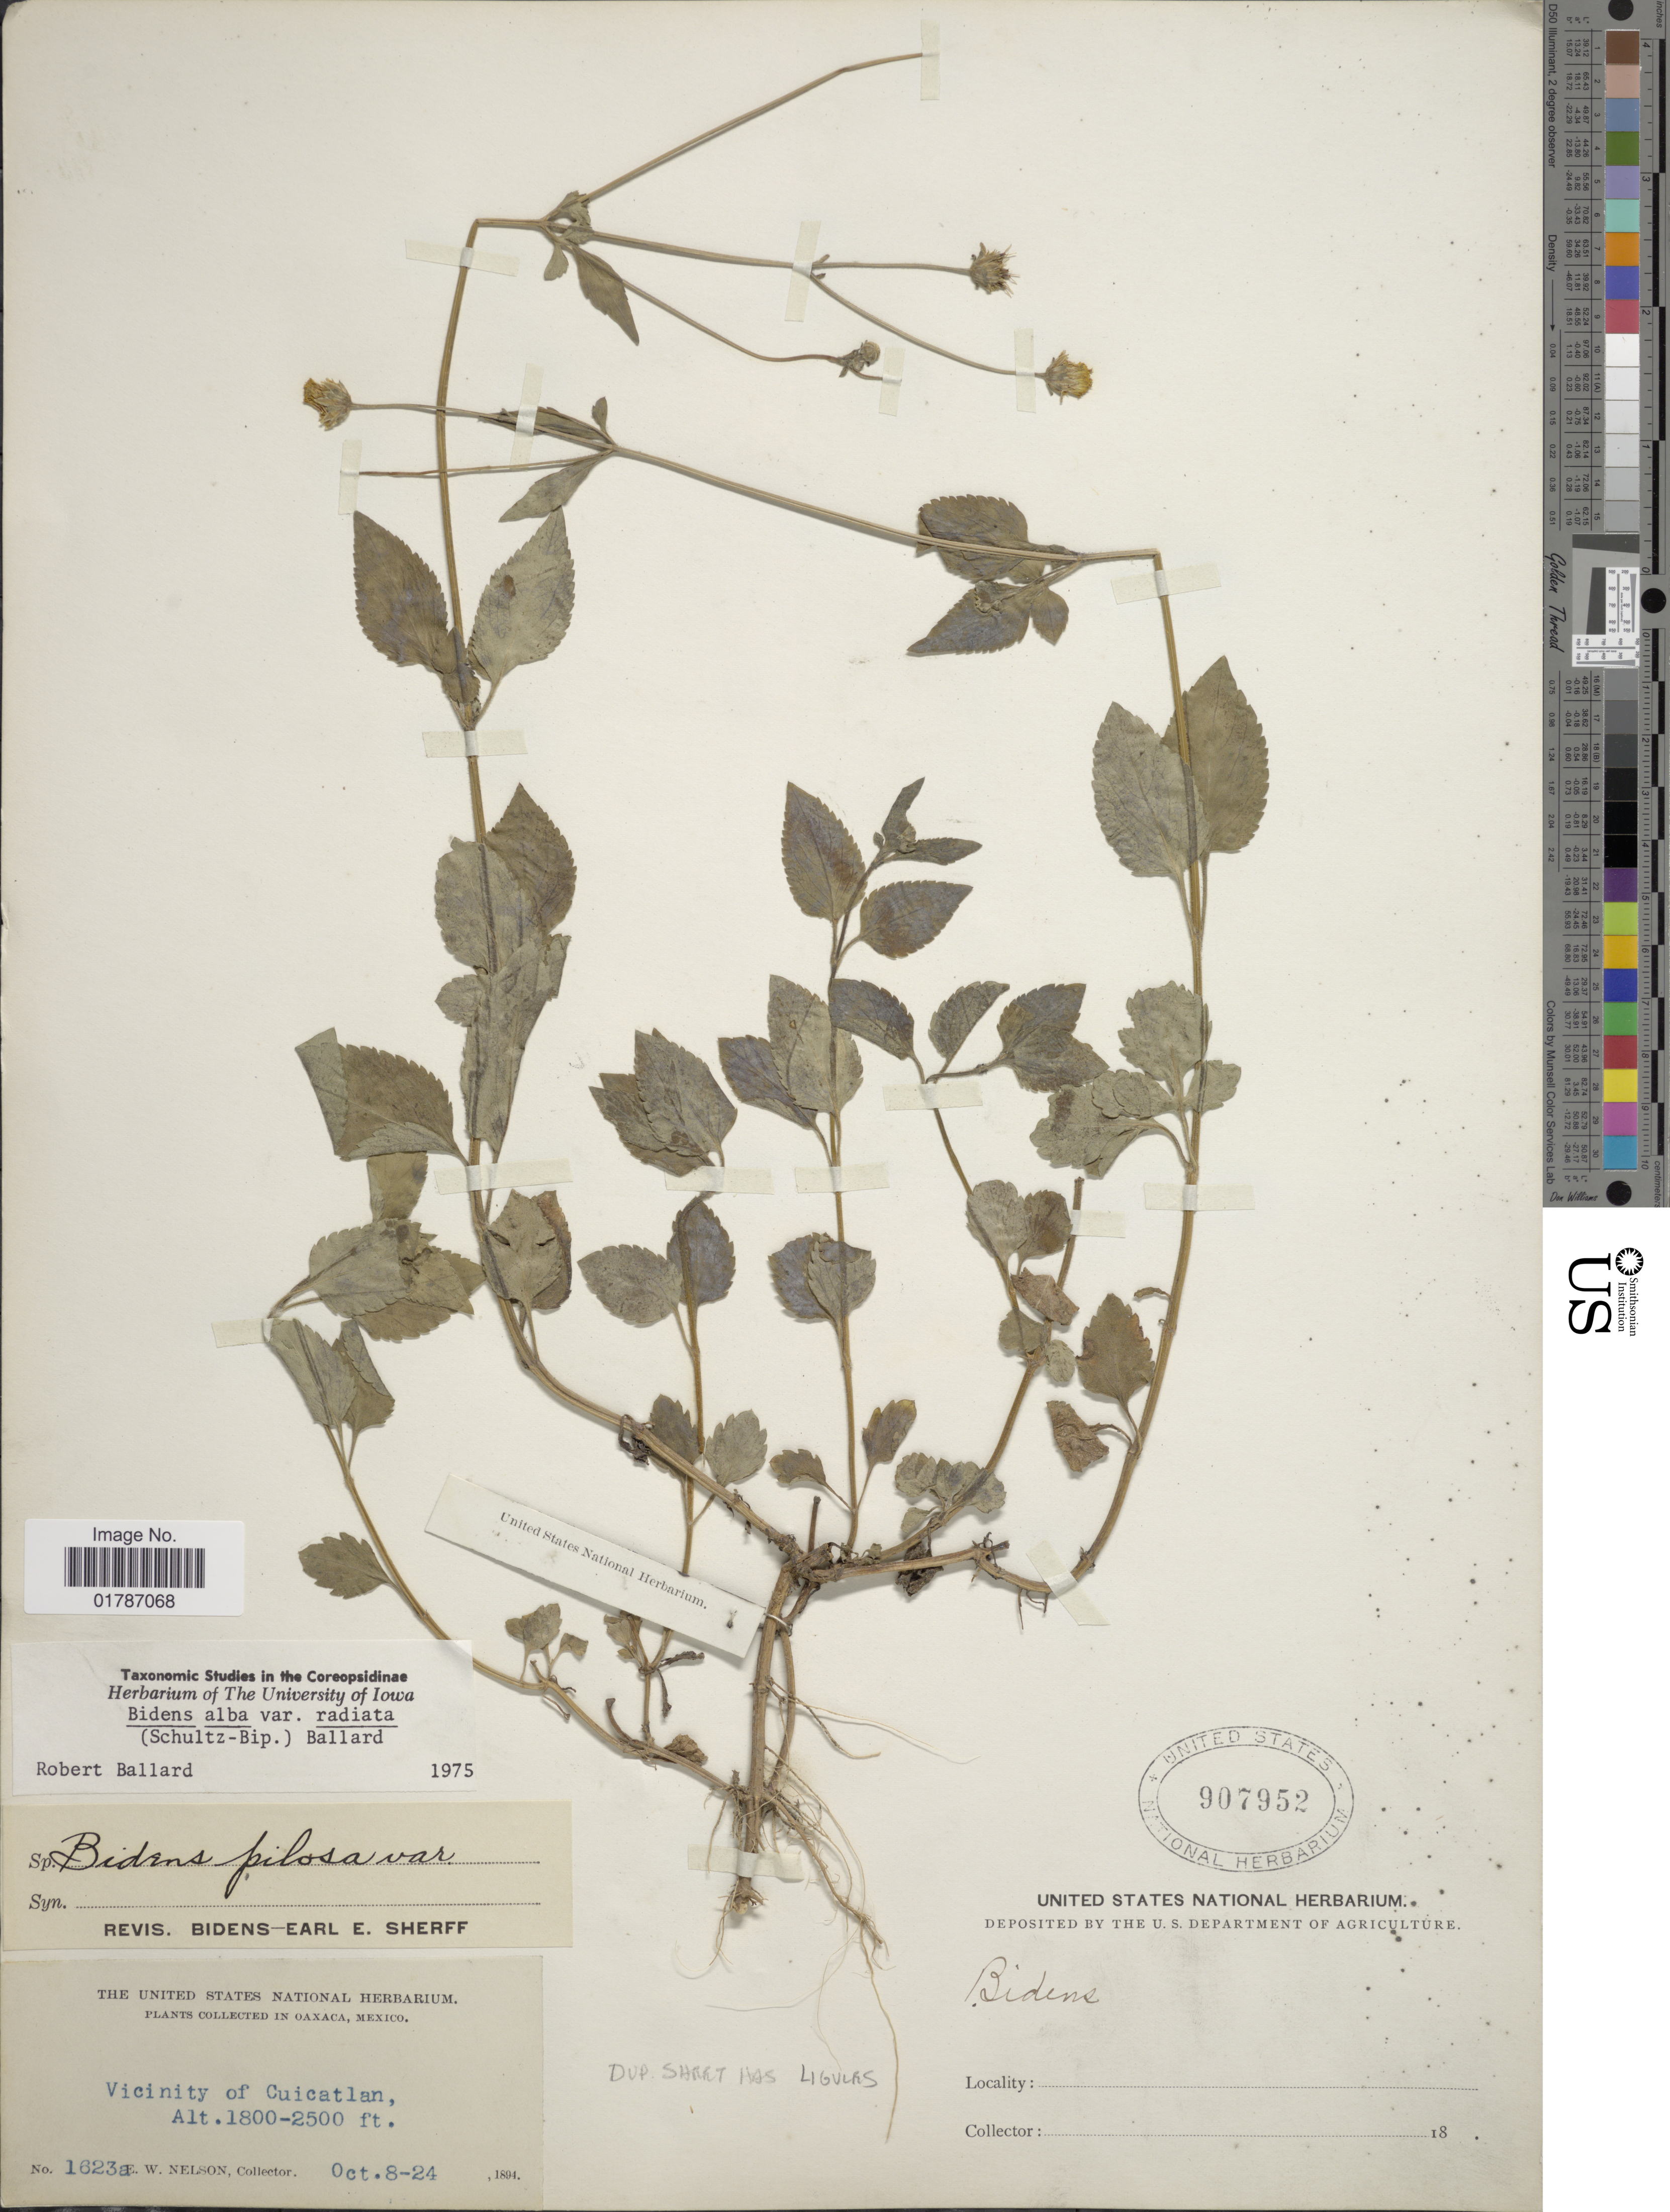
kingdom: Plantae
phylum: Tracheophyta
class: Magnoliopsida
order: Asterales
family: Asteraceae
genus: Bidens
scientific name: Bidens alba var. radiata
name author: (Sch. Bip.) R.E. Ballard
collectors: E. W. Nelson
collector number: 1623a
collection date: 1894-10-08/1894-10-24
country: Mexico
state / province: Oaxaca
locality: In Oaxaca, Mexico, Vicinity of Cuicatlan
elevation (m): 549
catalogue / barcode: US 907952